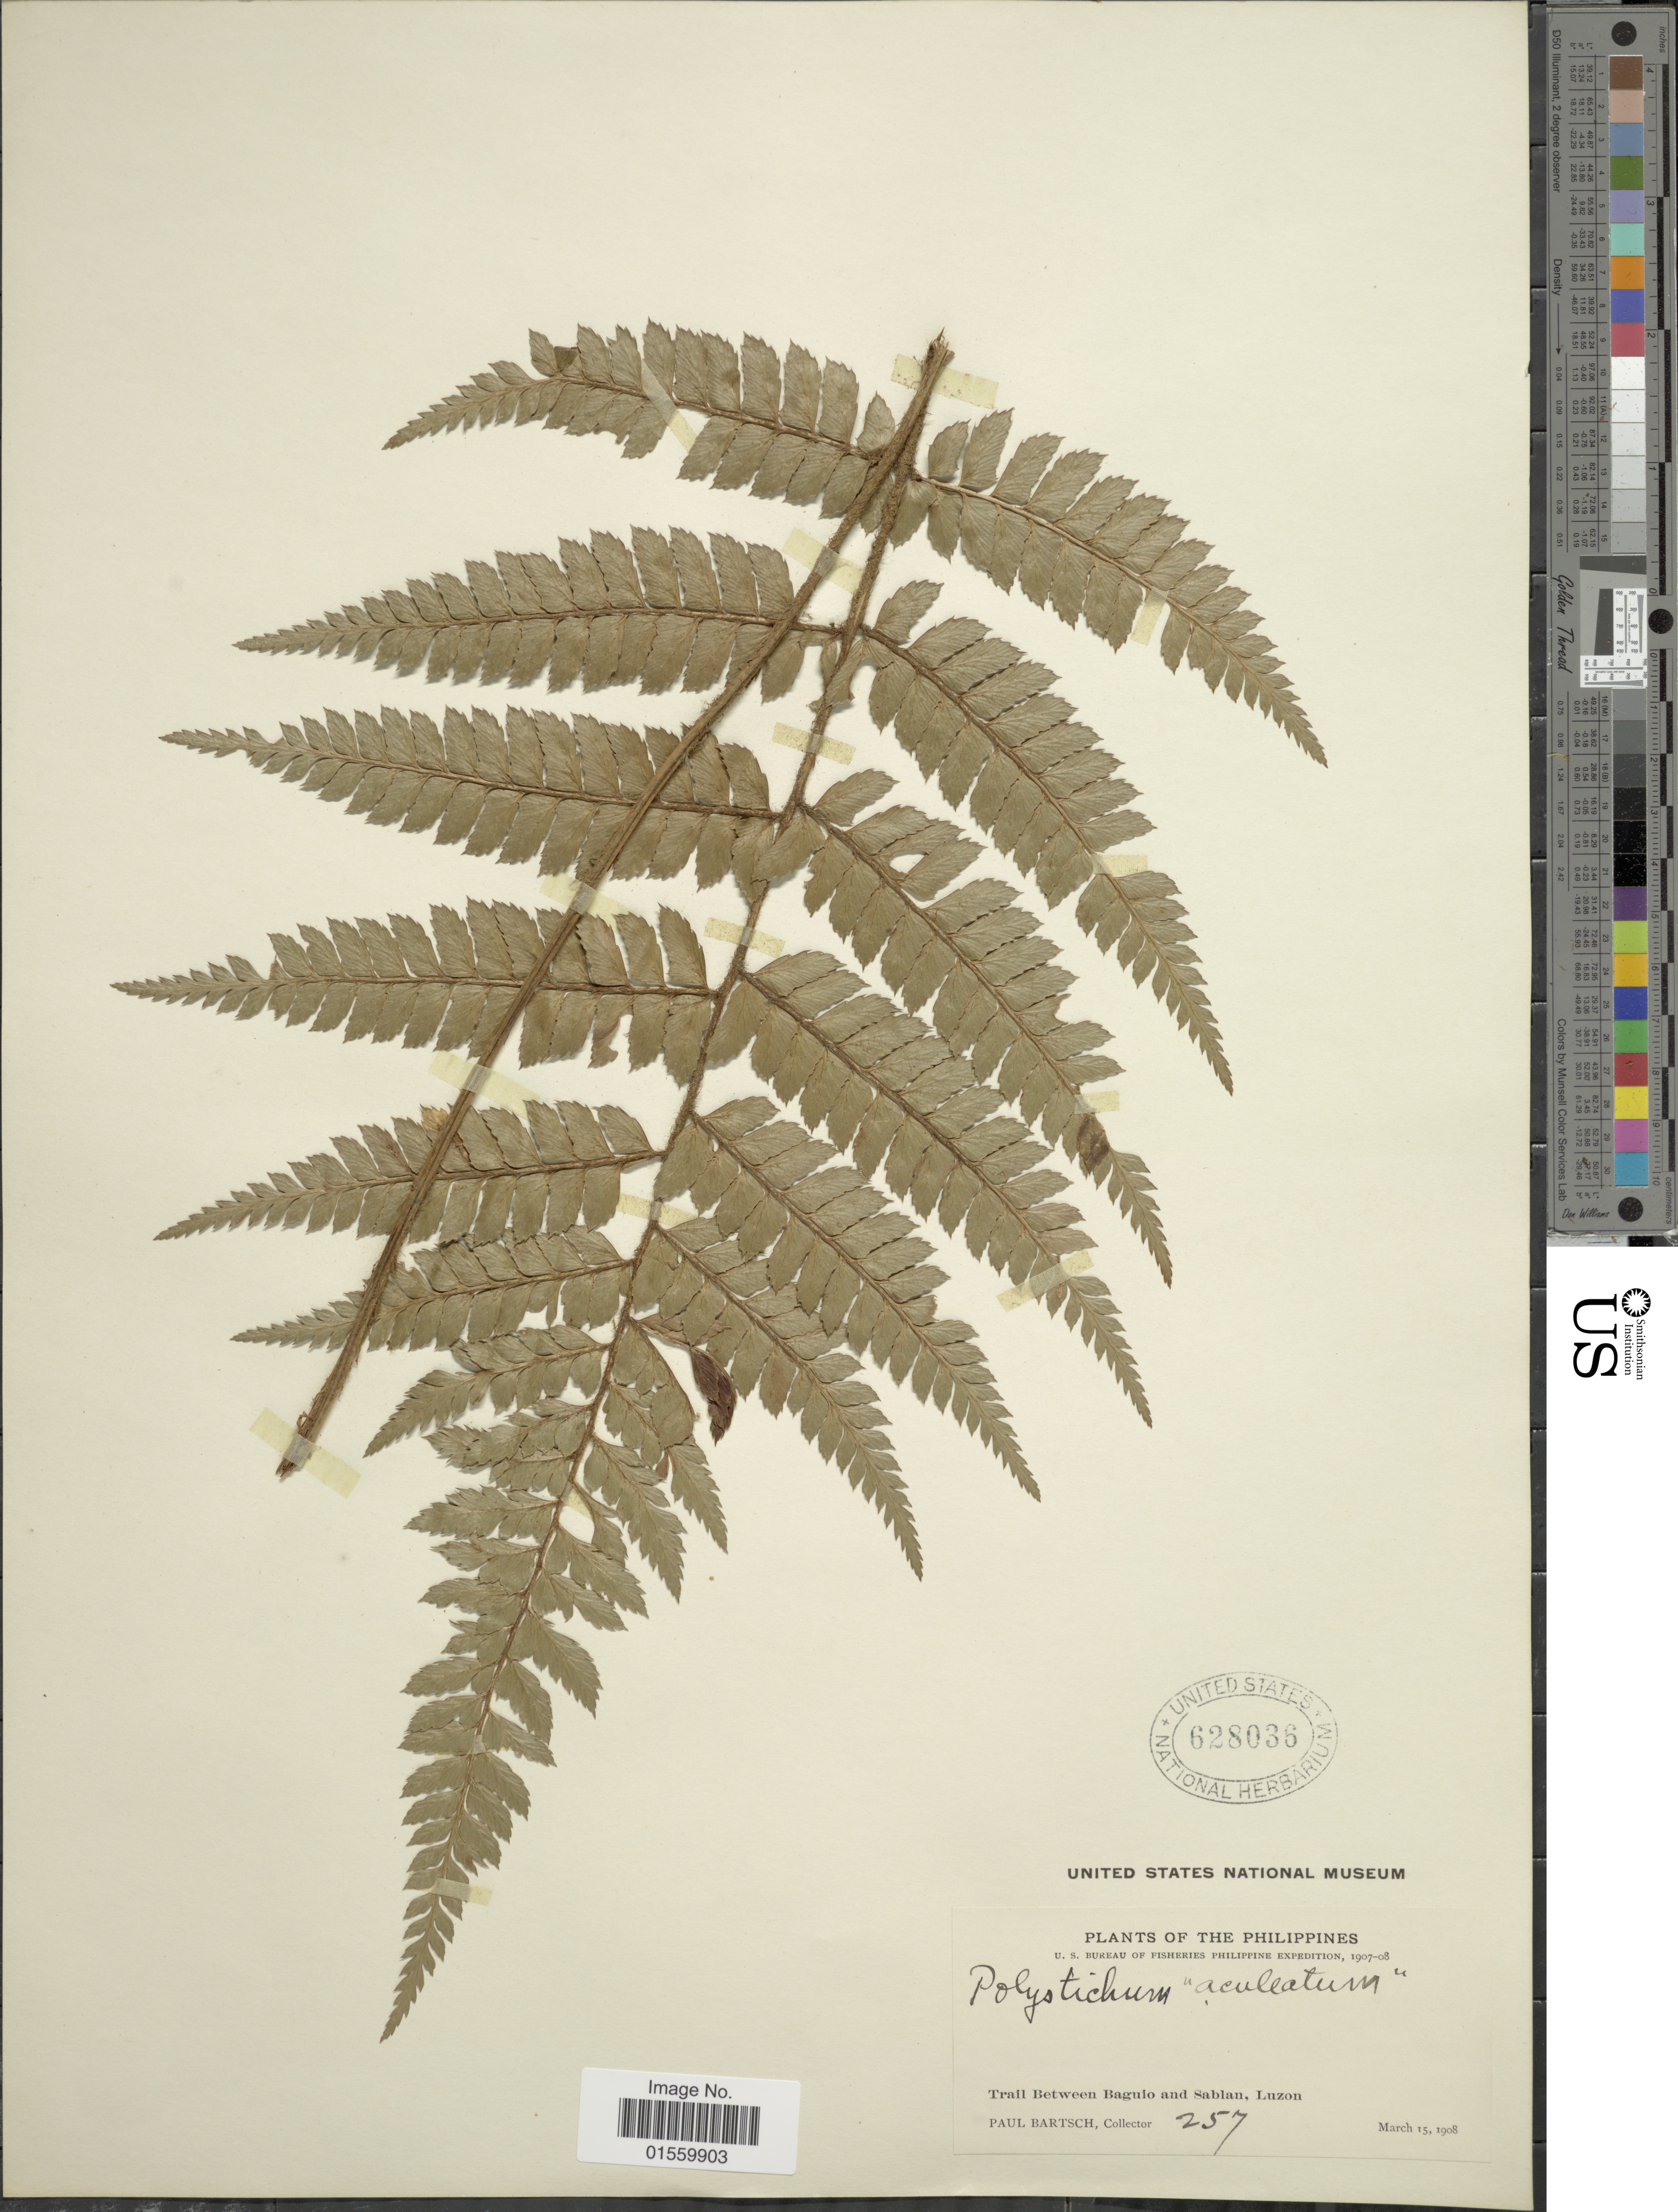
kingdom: Plantae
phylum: Tracheophyta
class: Polypodiopsida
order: Polypodiales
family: Dryopteridaceae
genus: Polystichum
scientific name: Polystichum aculeatum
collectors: P. Bartsch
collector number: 527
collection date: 1908-03-15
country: Philippines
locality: Trail between Baguio and Sablan, Luzon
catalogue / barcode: US 628036